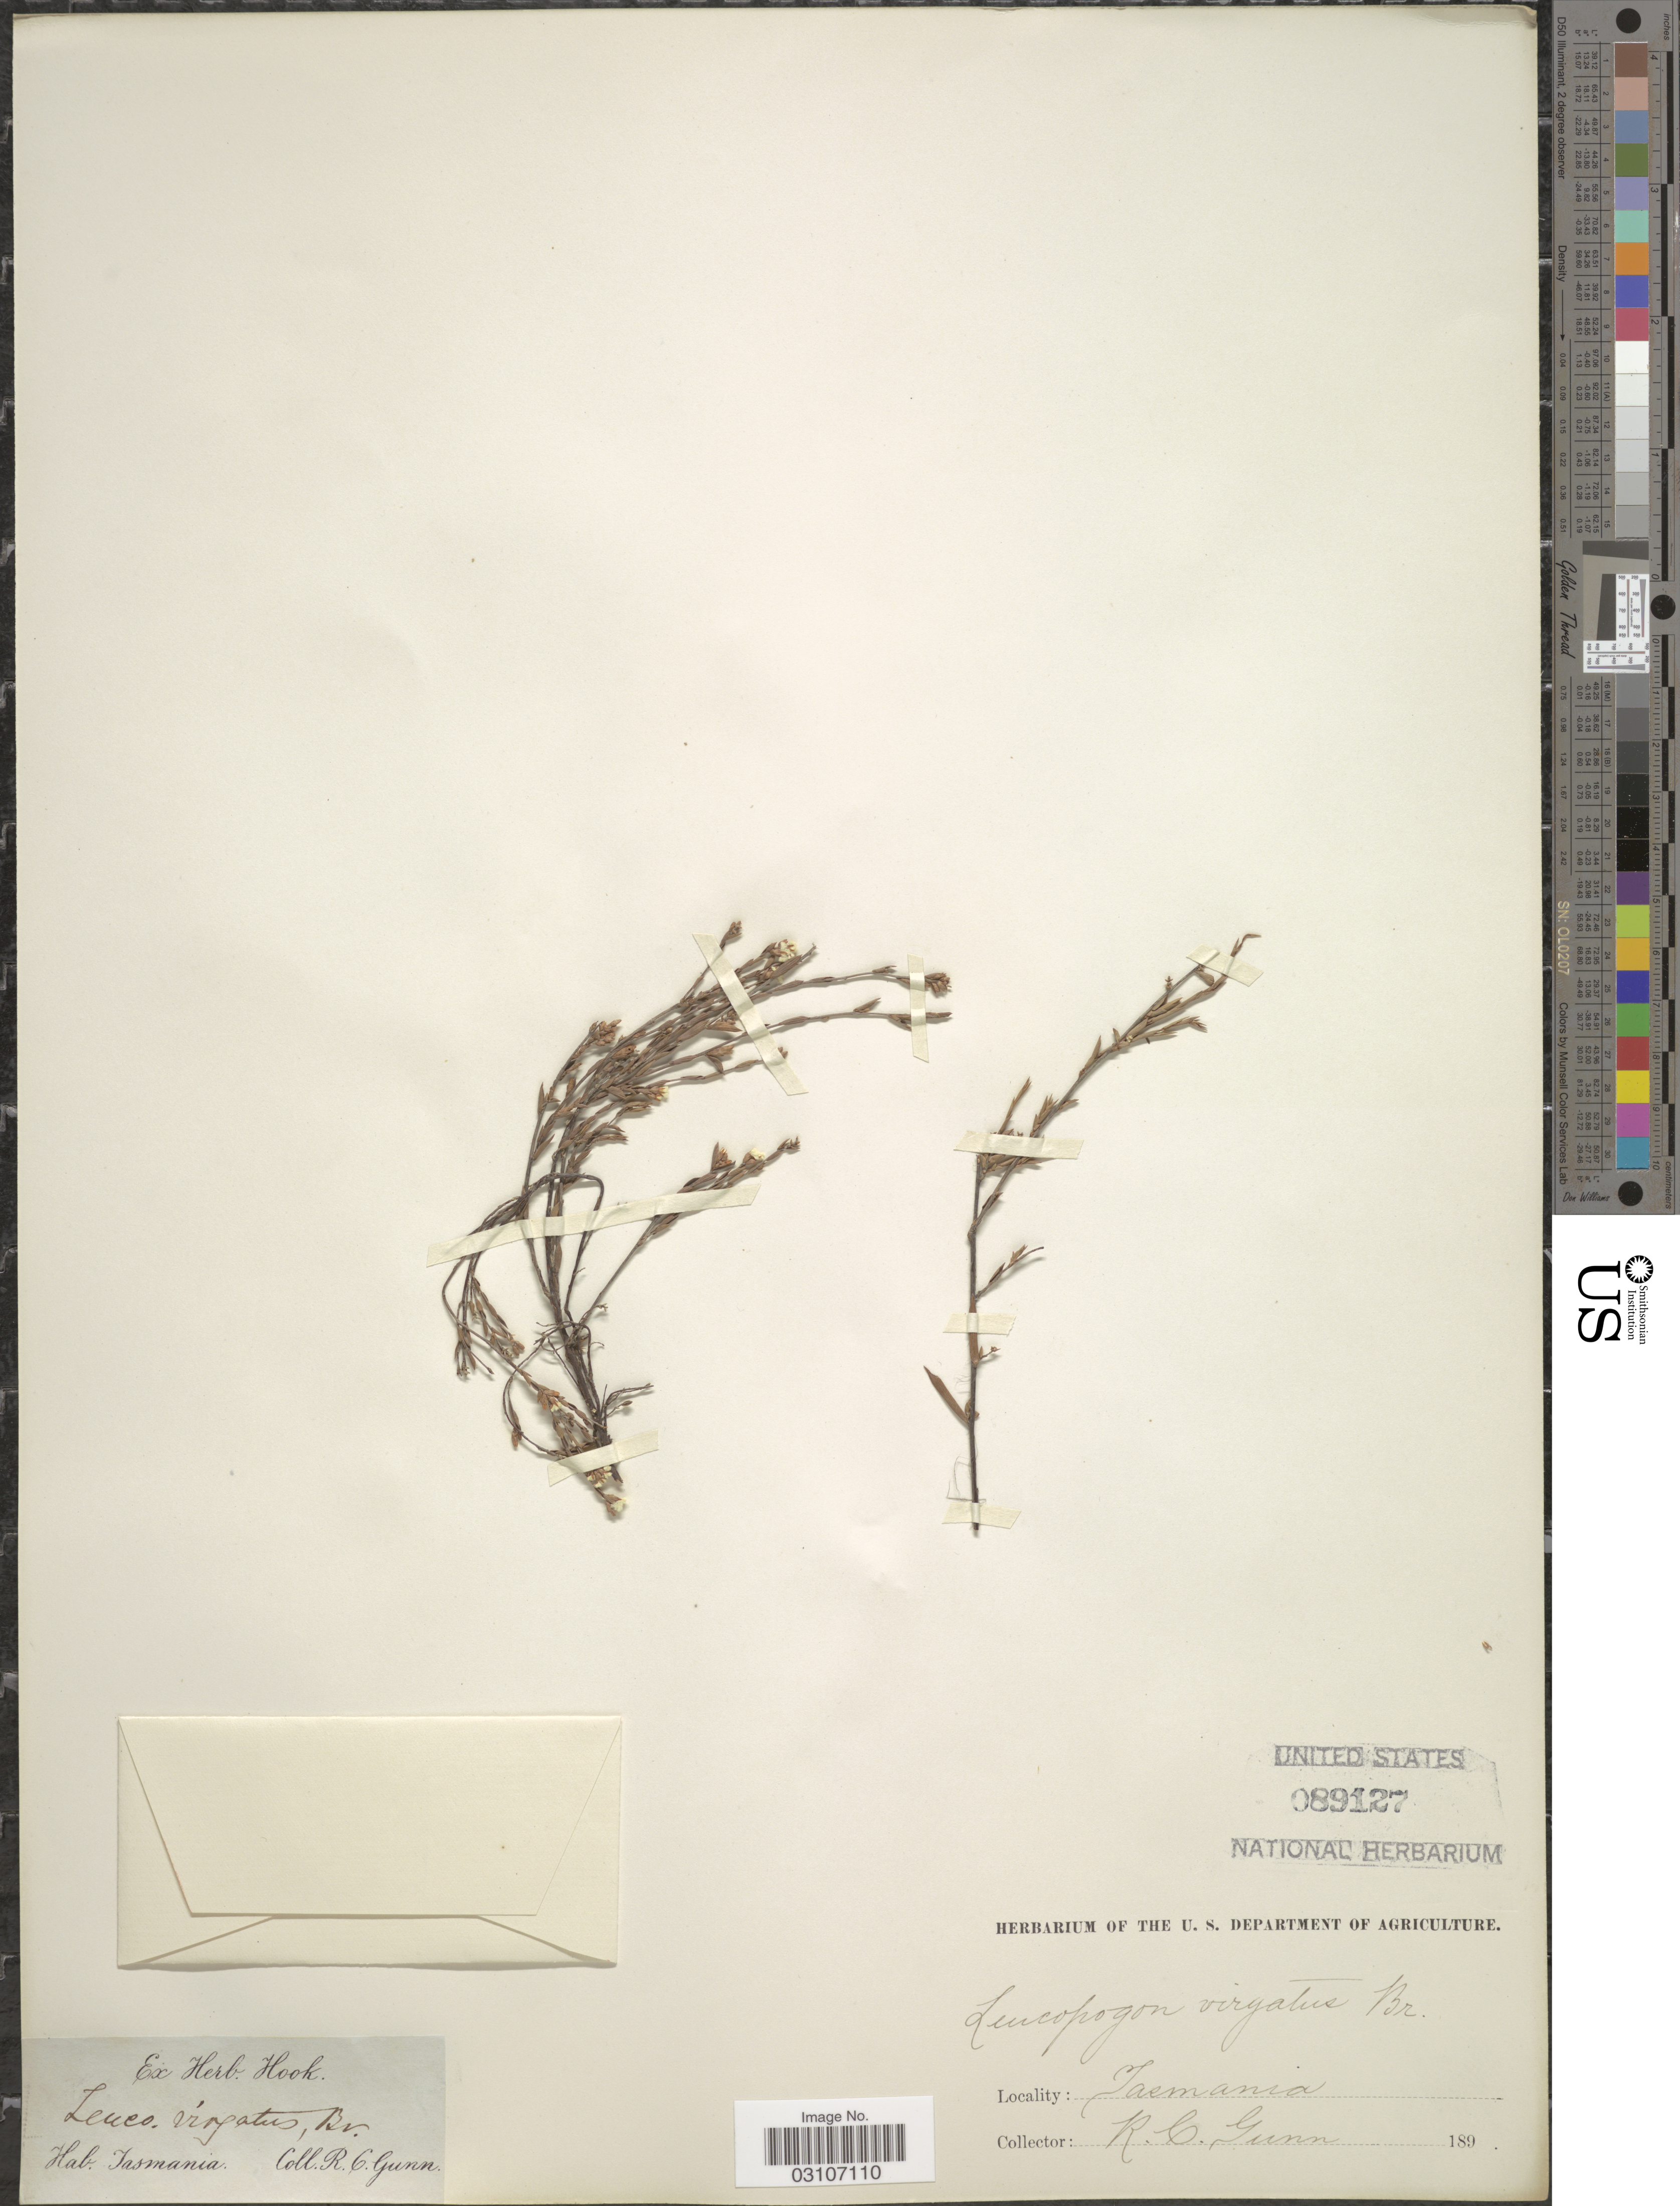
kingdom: Plantae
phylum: Tracheophyta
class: Magnoliopsida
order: Ericales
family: Ericaceae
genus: Leucopogon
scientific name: Leucopogon virgatus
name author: R. Br.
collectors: R. Gunn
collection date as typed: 189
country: Australia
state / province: Tasmania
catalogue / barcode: US 89127